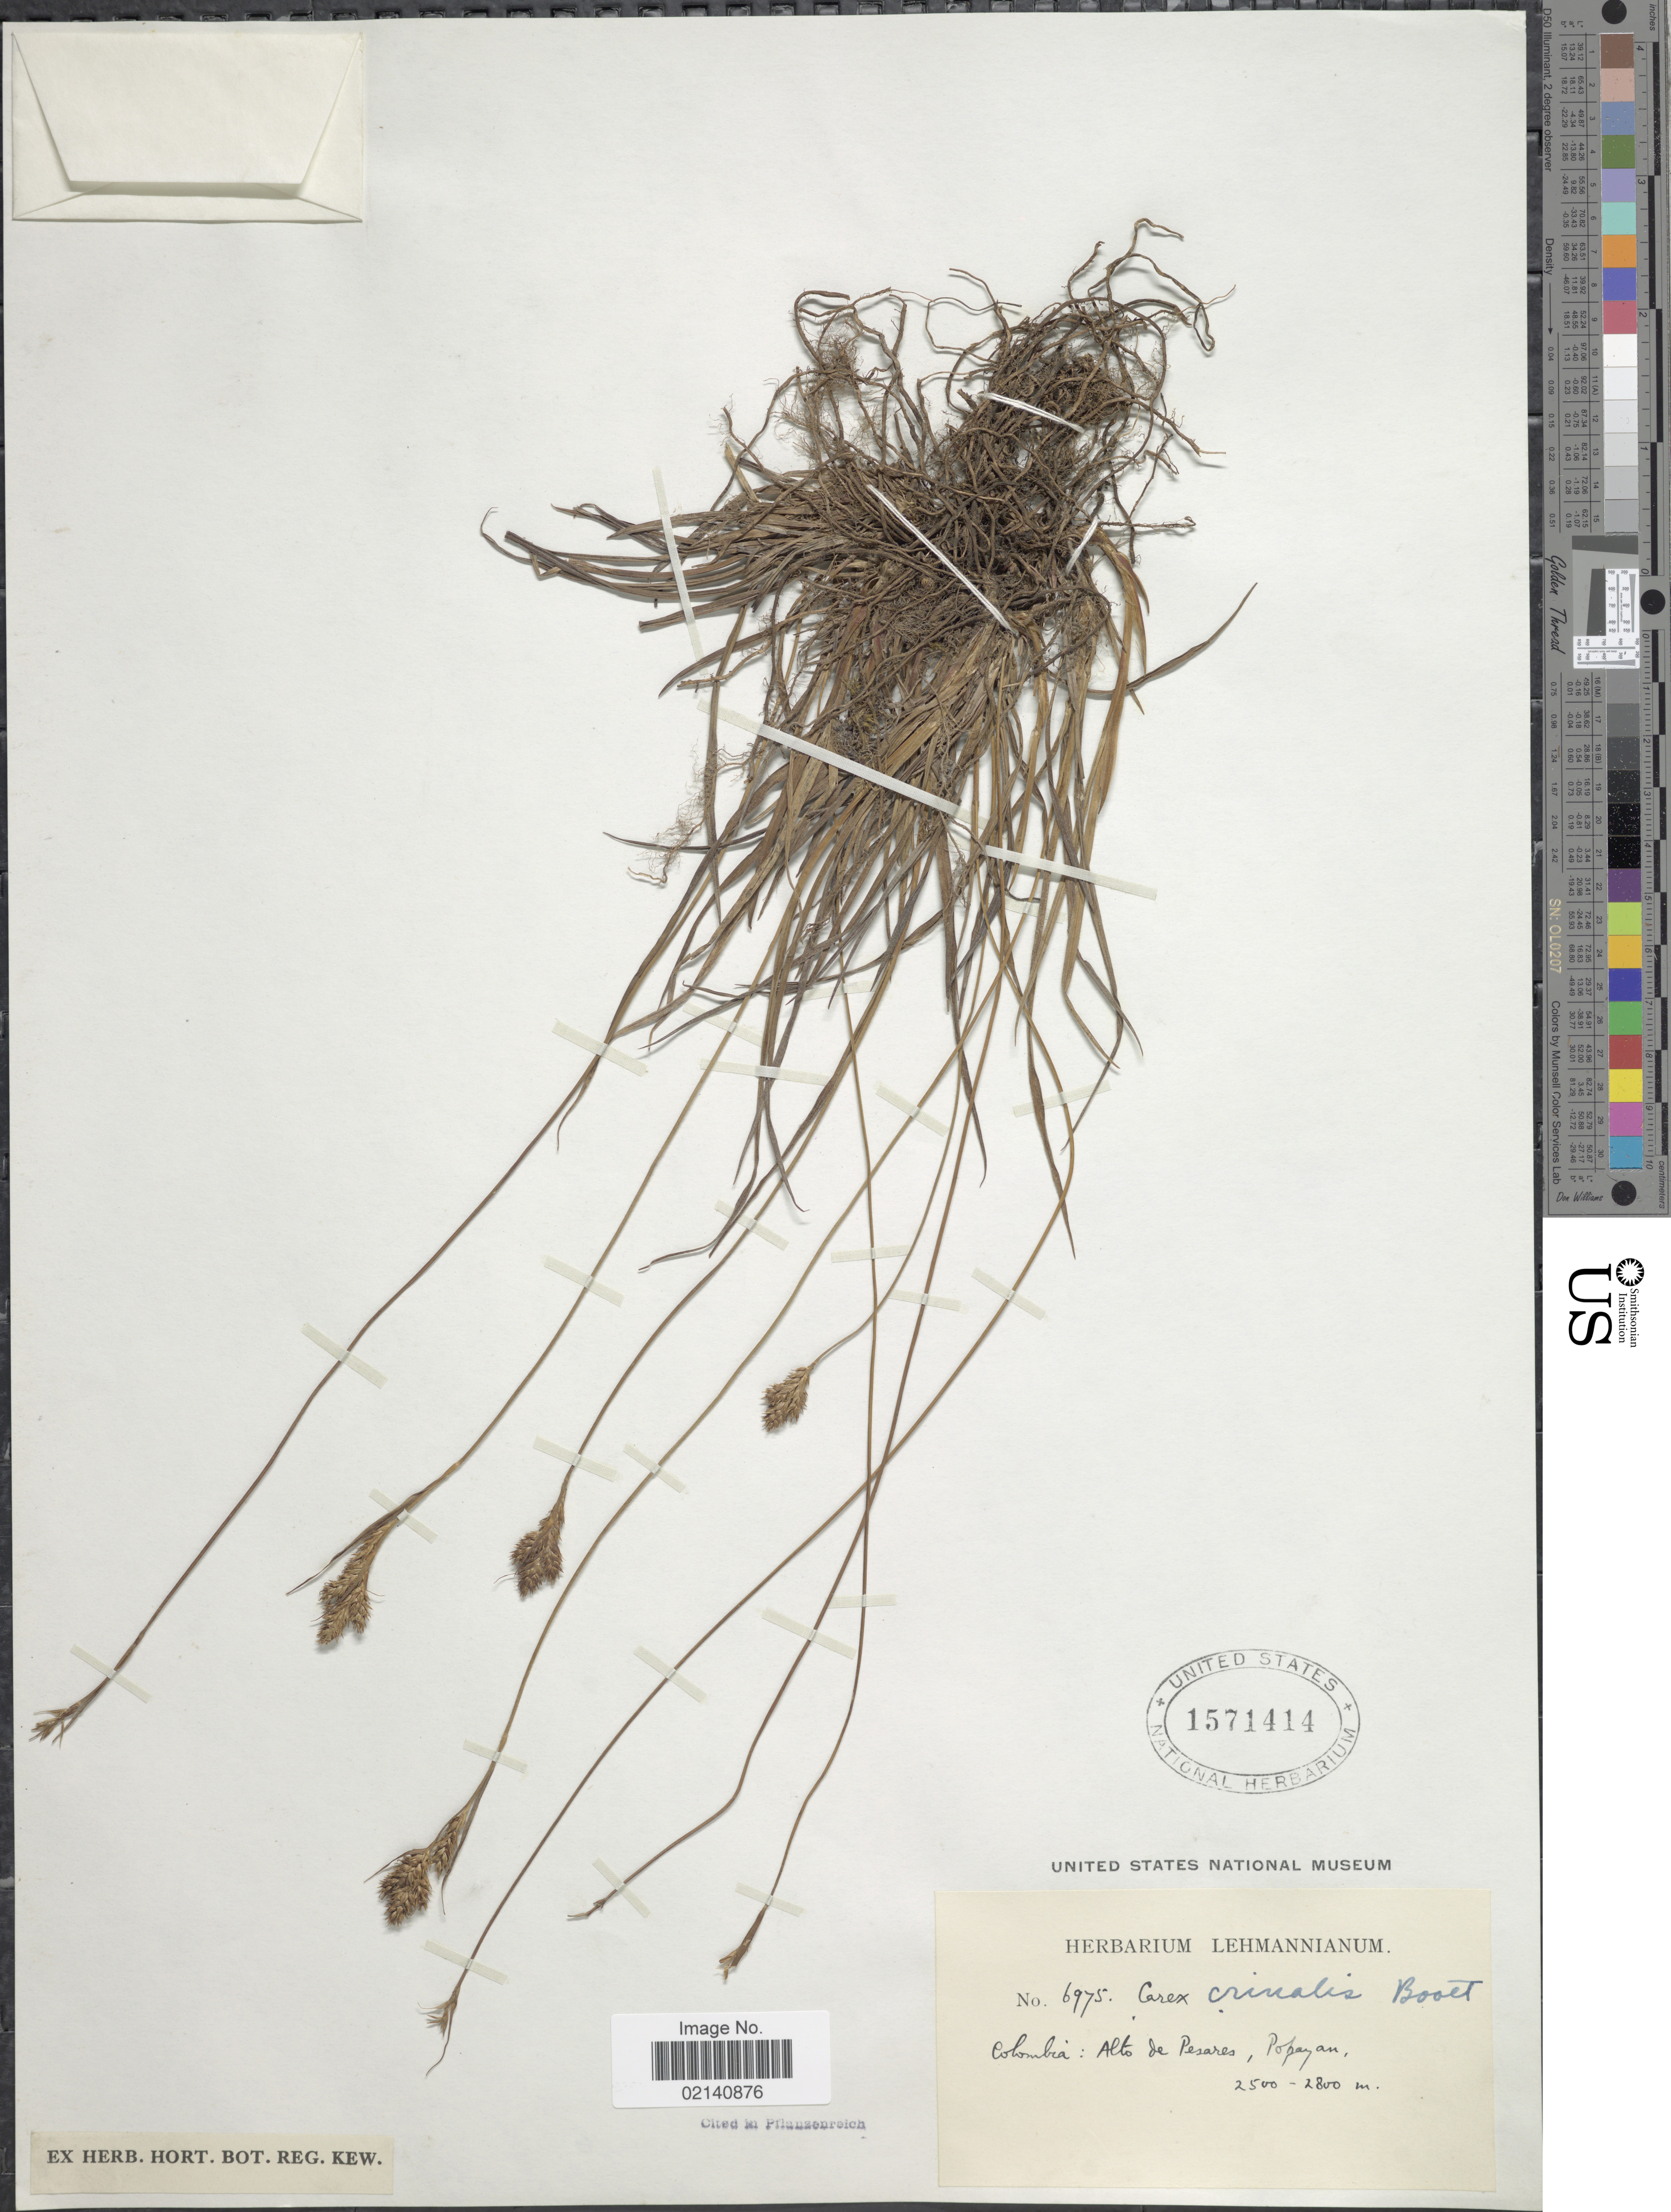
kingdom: Plantae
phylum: Tracheophyta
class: Liliopsida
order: Poales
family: Cyperaceae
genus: Carex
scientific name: Carex crinalis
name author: Boott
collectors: ex herb. Lehmannianum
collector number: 6975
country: Colombia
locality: Alto de Pesares, Popayan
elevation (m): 2500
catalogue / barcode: US 1571414